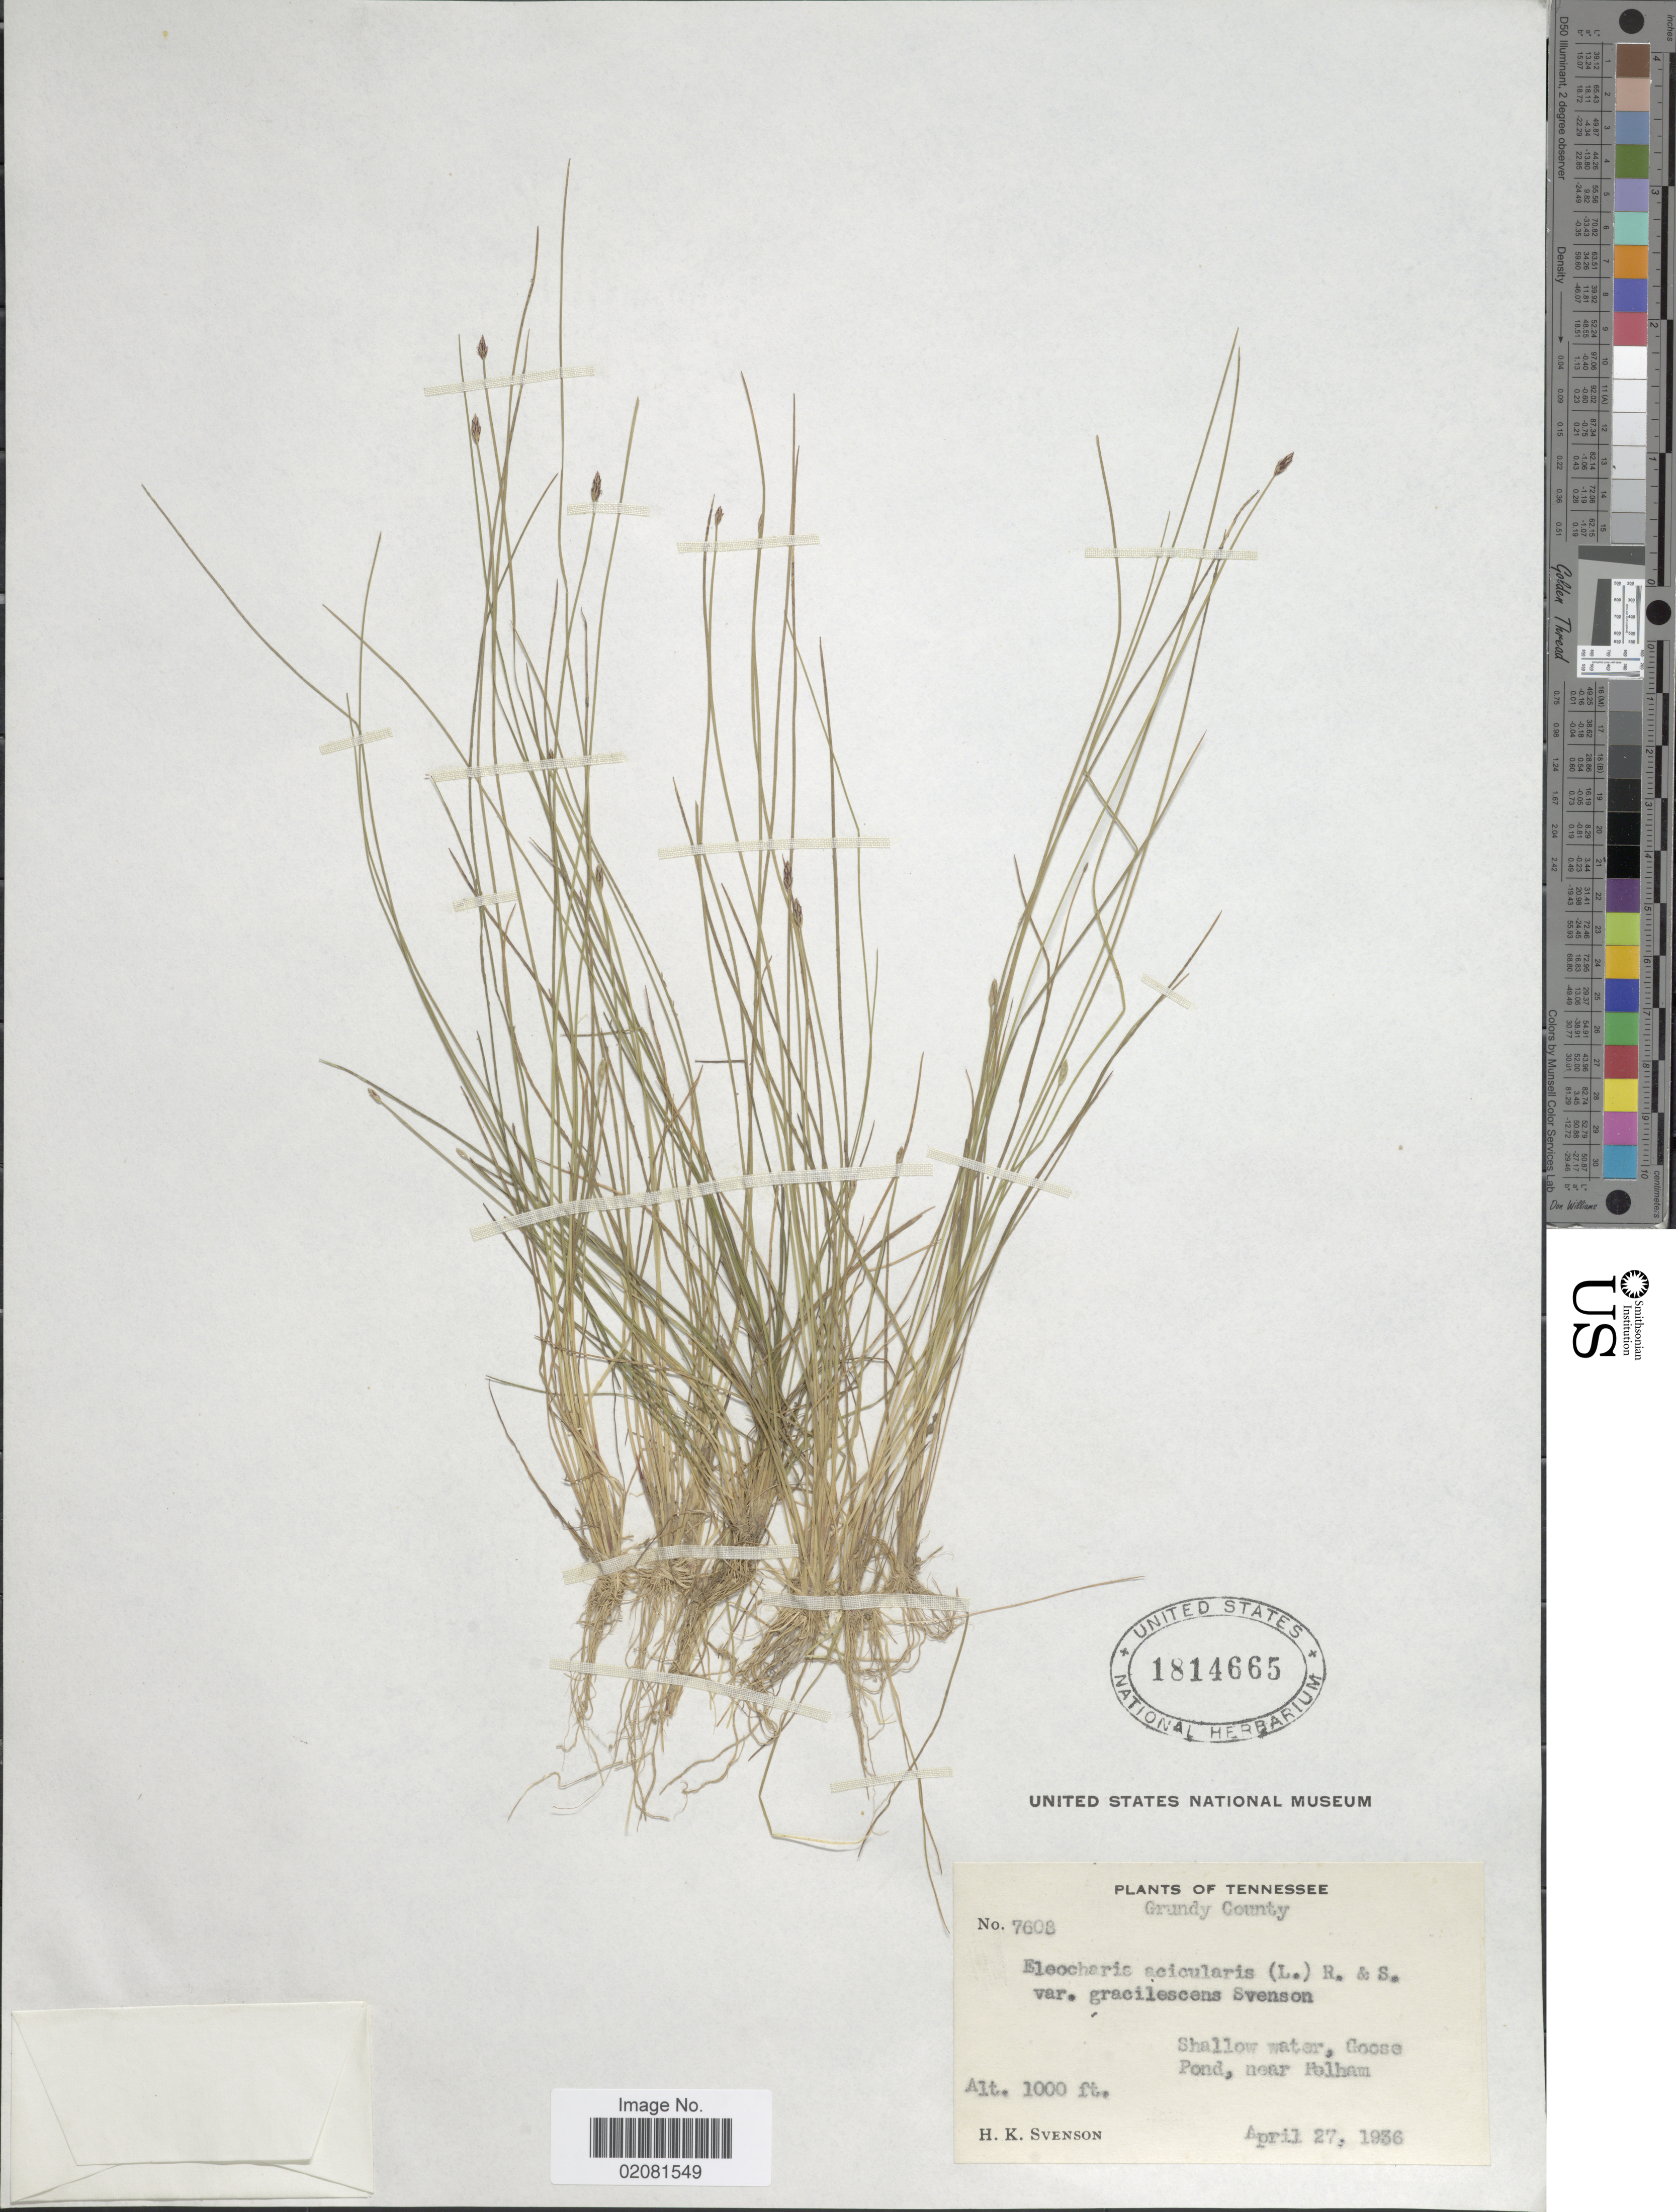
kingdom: Plantae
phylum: Tracheophyta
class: Liliopsida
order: Poales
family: Cyperaceae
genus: Eleocharis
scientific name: Eleocharis acicularis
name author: (L.) Roem. & Schult.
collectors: H. K. Svenson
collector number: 7608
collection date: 1936-04-27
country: United States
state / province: Tennessee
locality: Grundy County. Shallow water, Goose Pond, near Holham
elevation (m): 305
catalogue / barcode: US 1814665